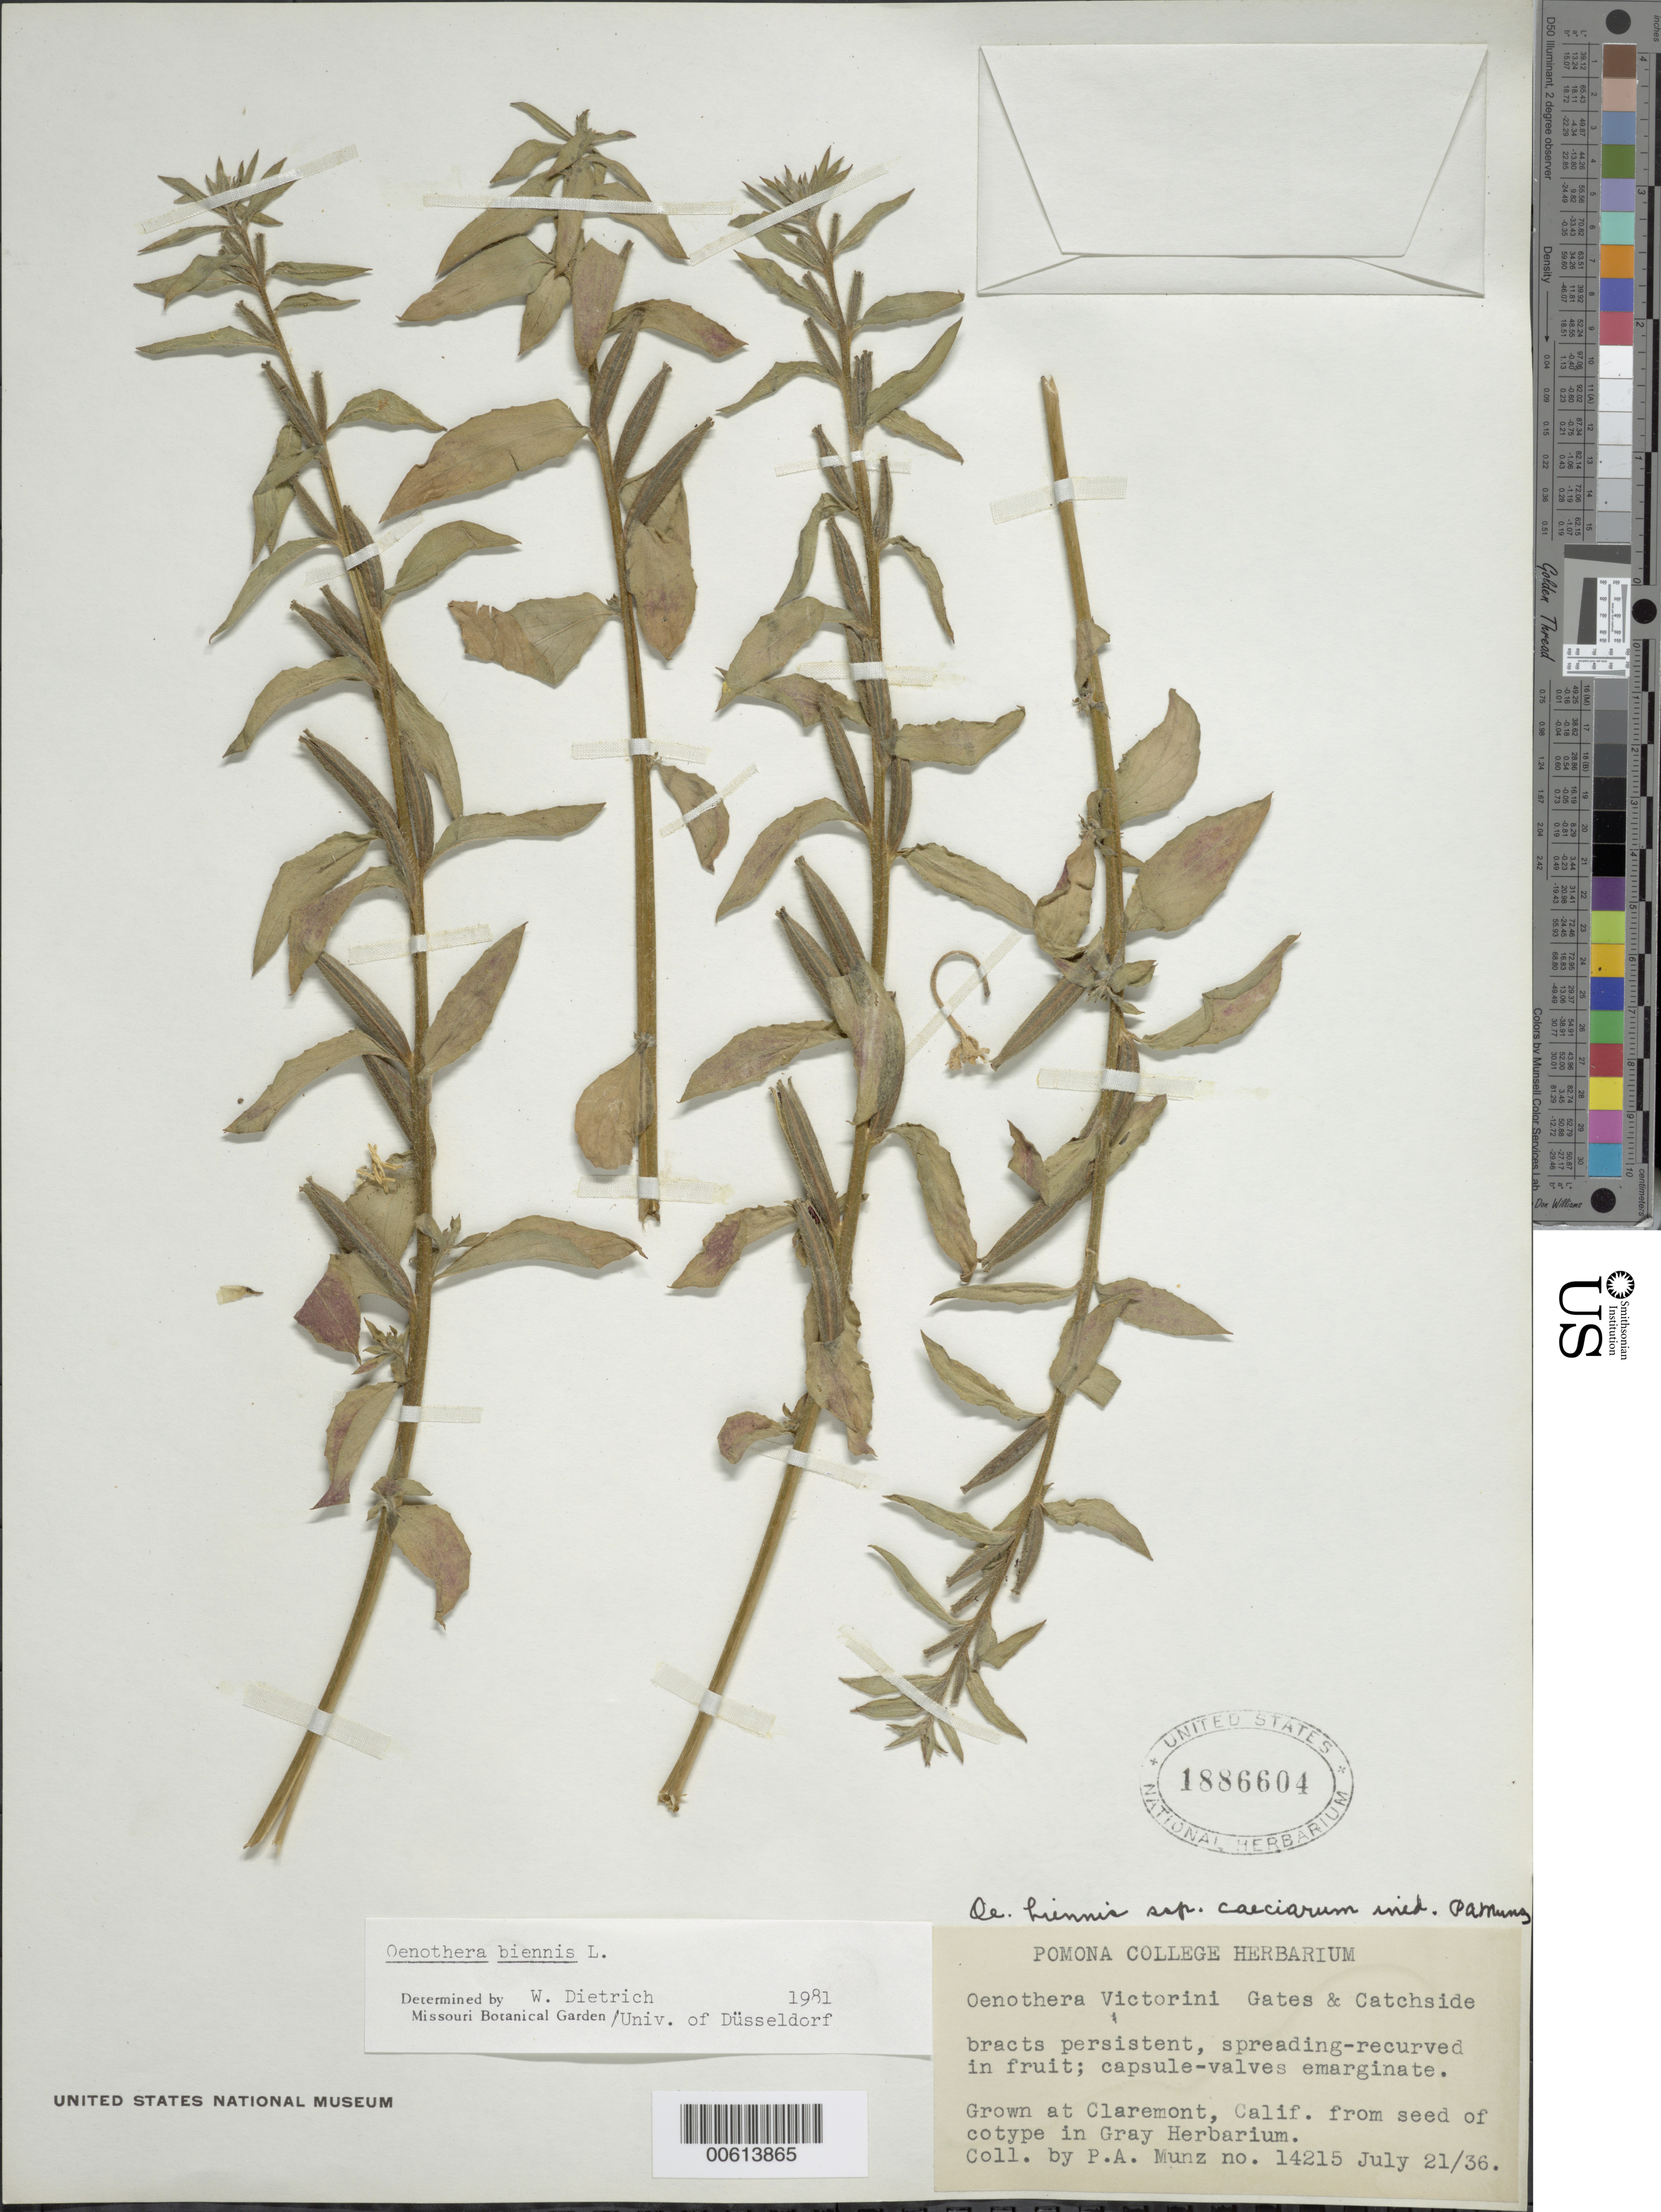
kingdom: Plantae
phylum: Tracheophyta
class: Magnoliopsida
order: Myrtales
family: Onagraceae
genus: Oenothera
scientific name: Oenothera biennis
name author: L.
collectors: P. A. Munz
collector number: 14215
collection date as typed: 21 Jul 1936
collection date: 1936-07-21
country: United States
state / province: California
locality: Claremont, Pomona College Herbarium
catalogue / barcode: US 1886604